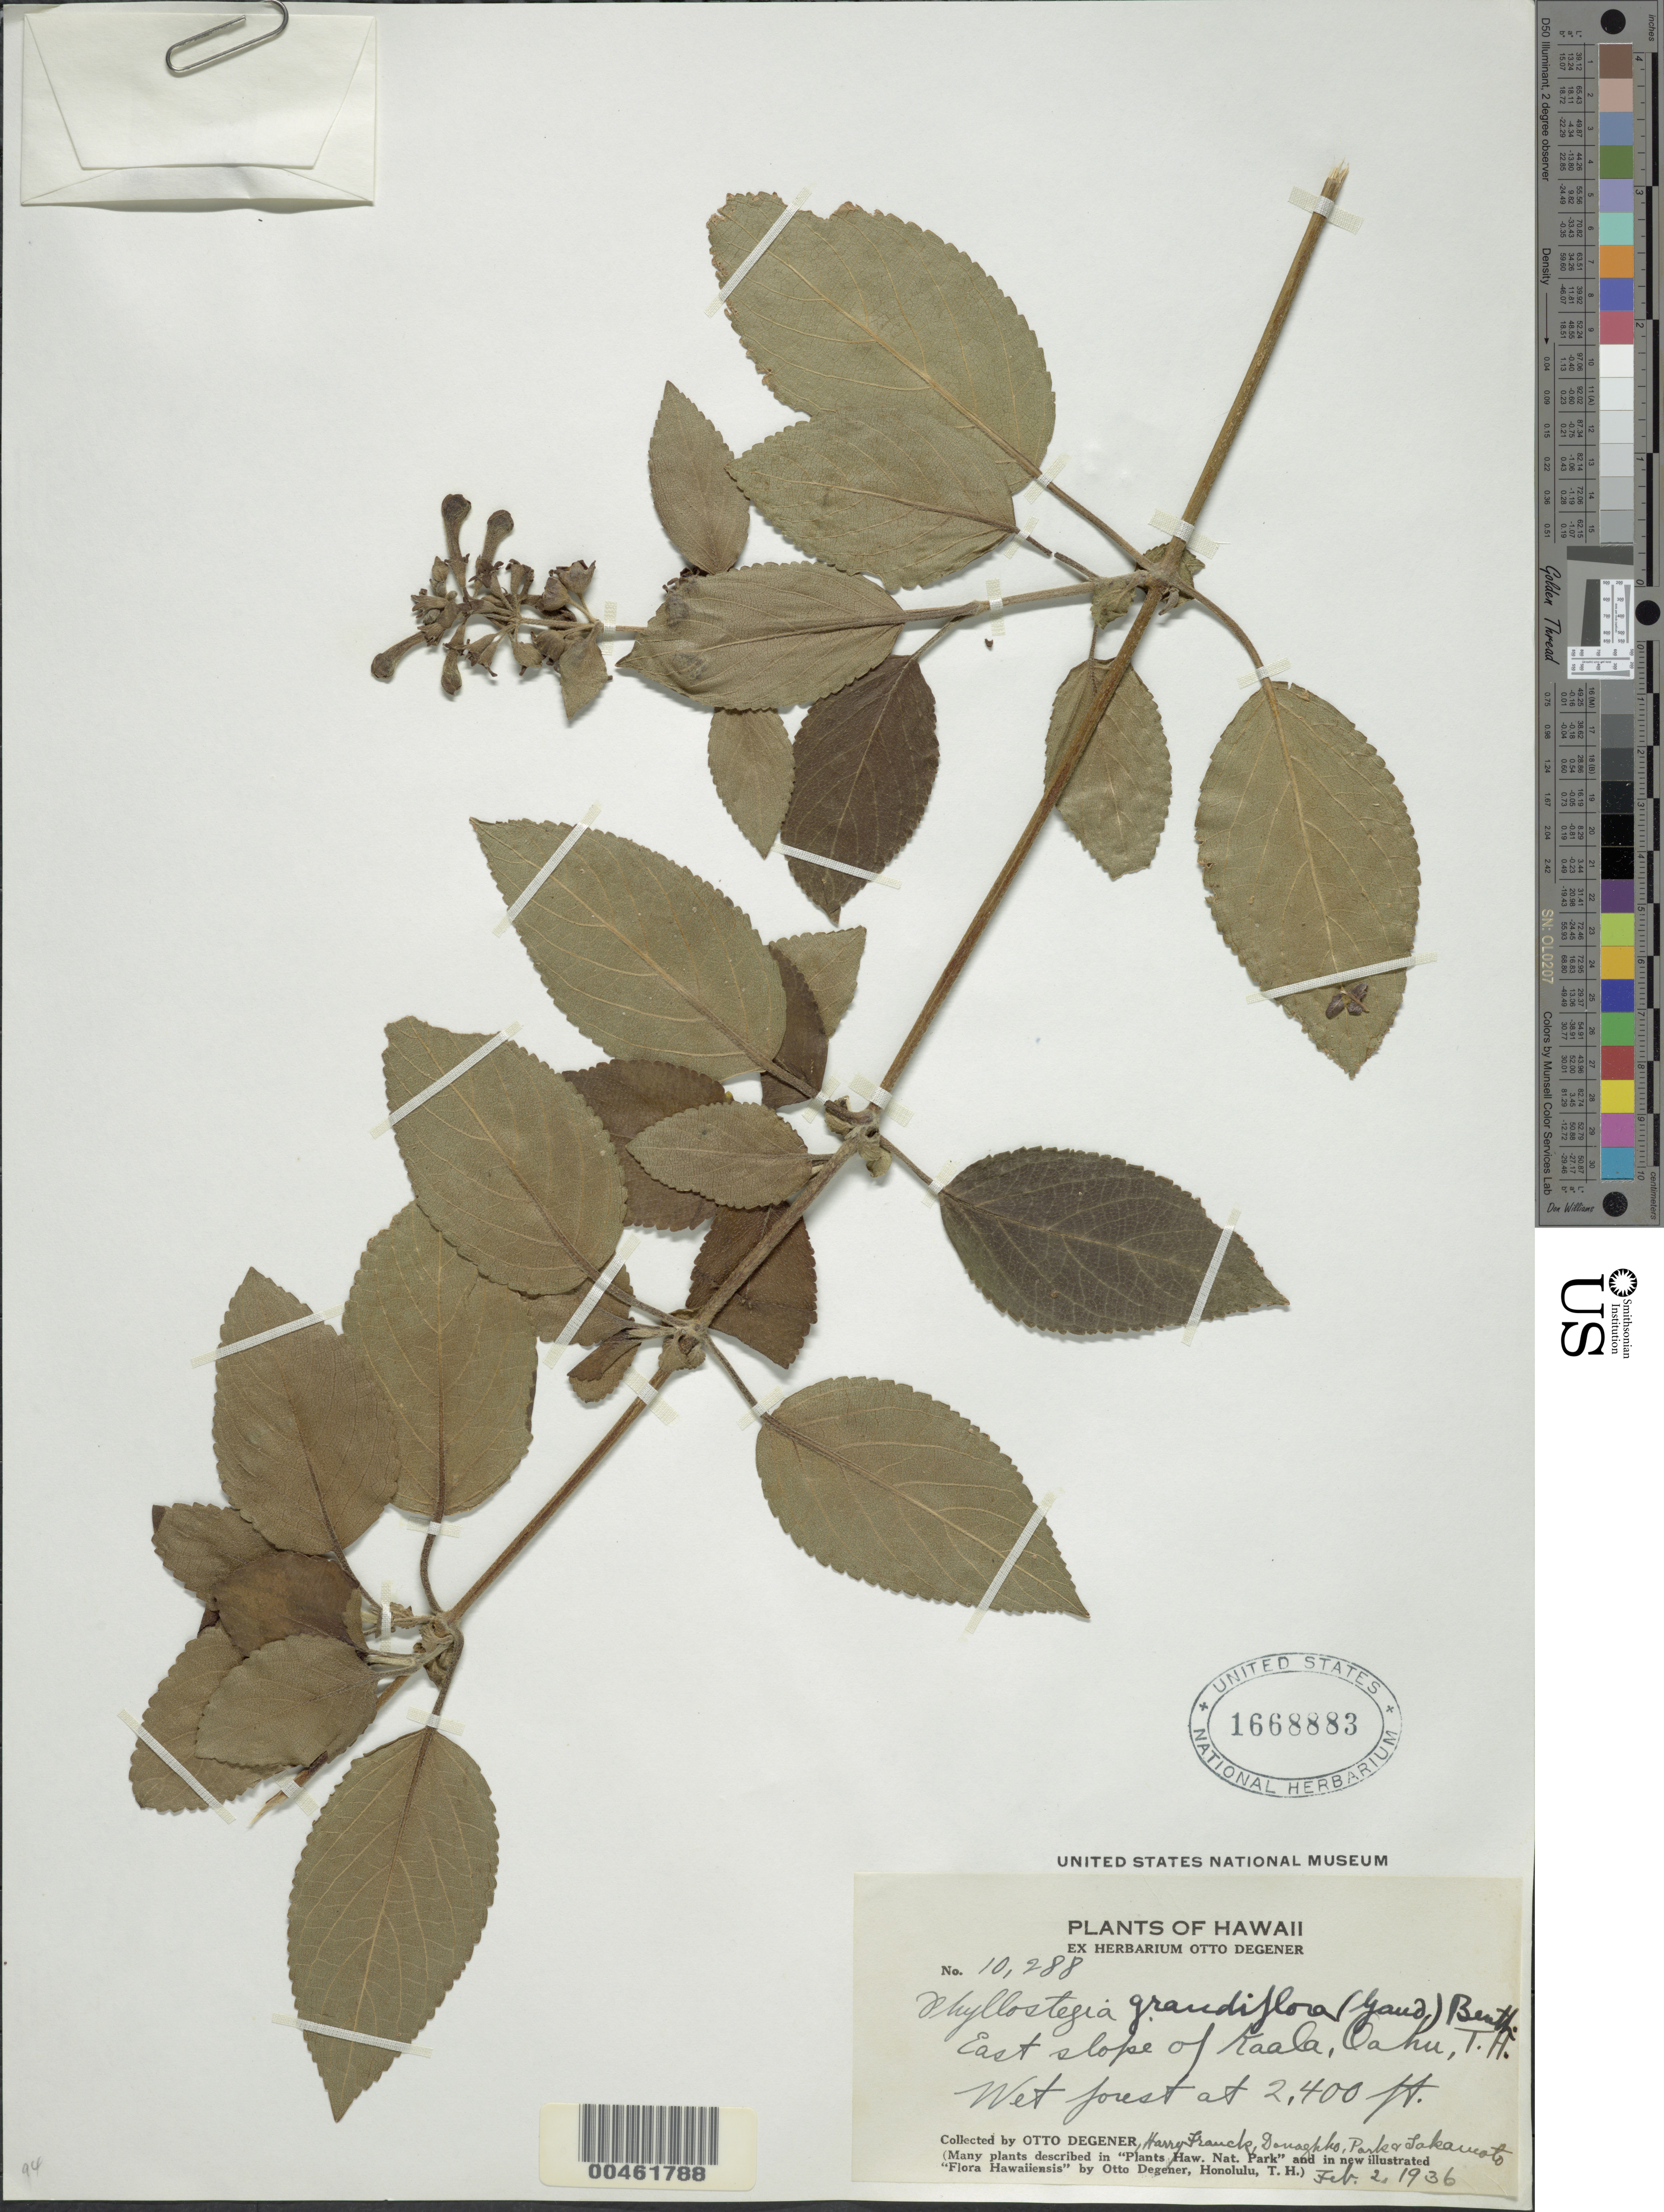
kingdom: Plantae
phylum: Tracheophyta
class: Magnoliopsida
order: Lamiales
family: Lamiaceae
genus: Phyllostegia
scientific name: Phyllostegia grandiflora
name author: (Gaudich.) Benth.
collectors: O. Degener, H. Franck, Donaghho, Park & -. Takamoto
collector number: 10288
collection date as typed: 2 Feb 1936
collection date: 1936-02-02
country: United States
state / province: Hawaii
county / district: Honolulu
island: Oahu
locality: East slope of Kaala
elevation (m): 732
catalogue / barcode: US 1668883